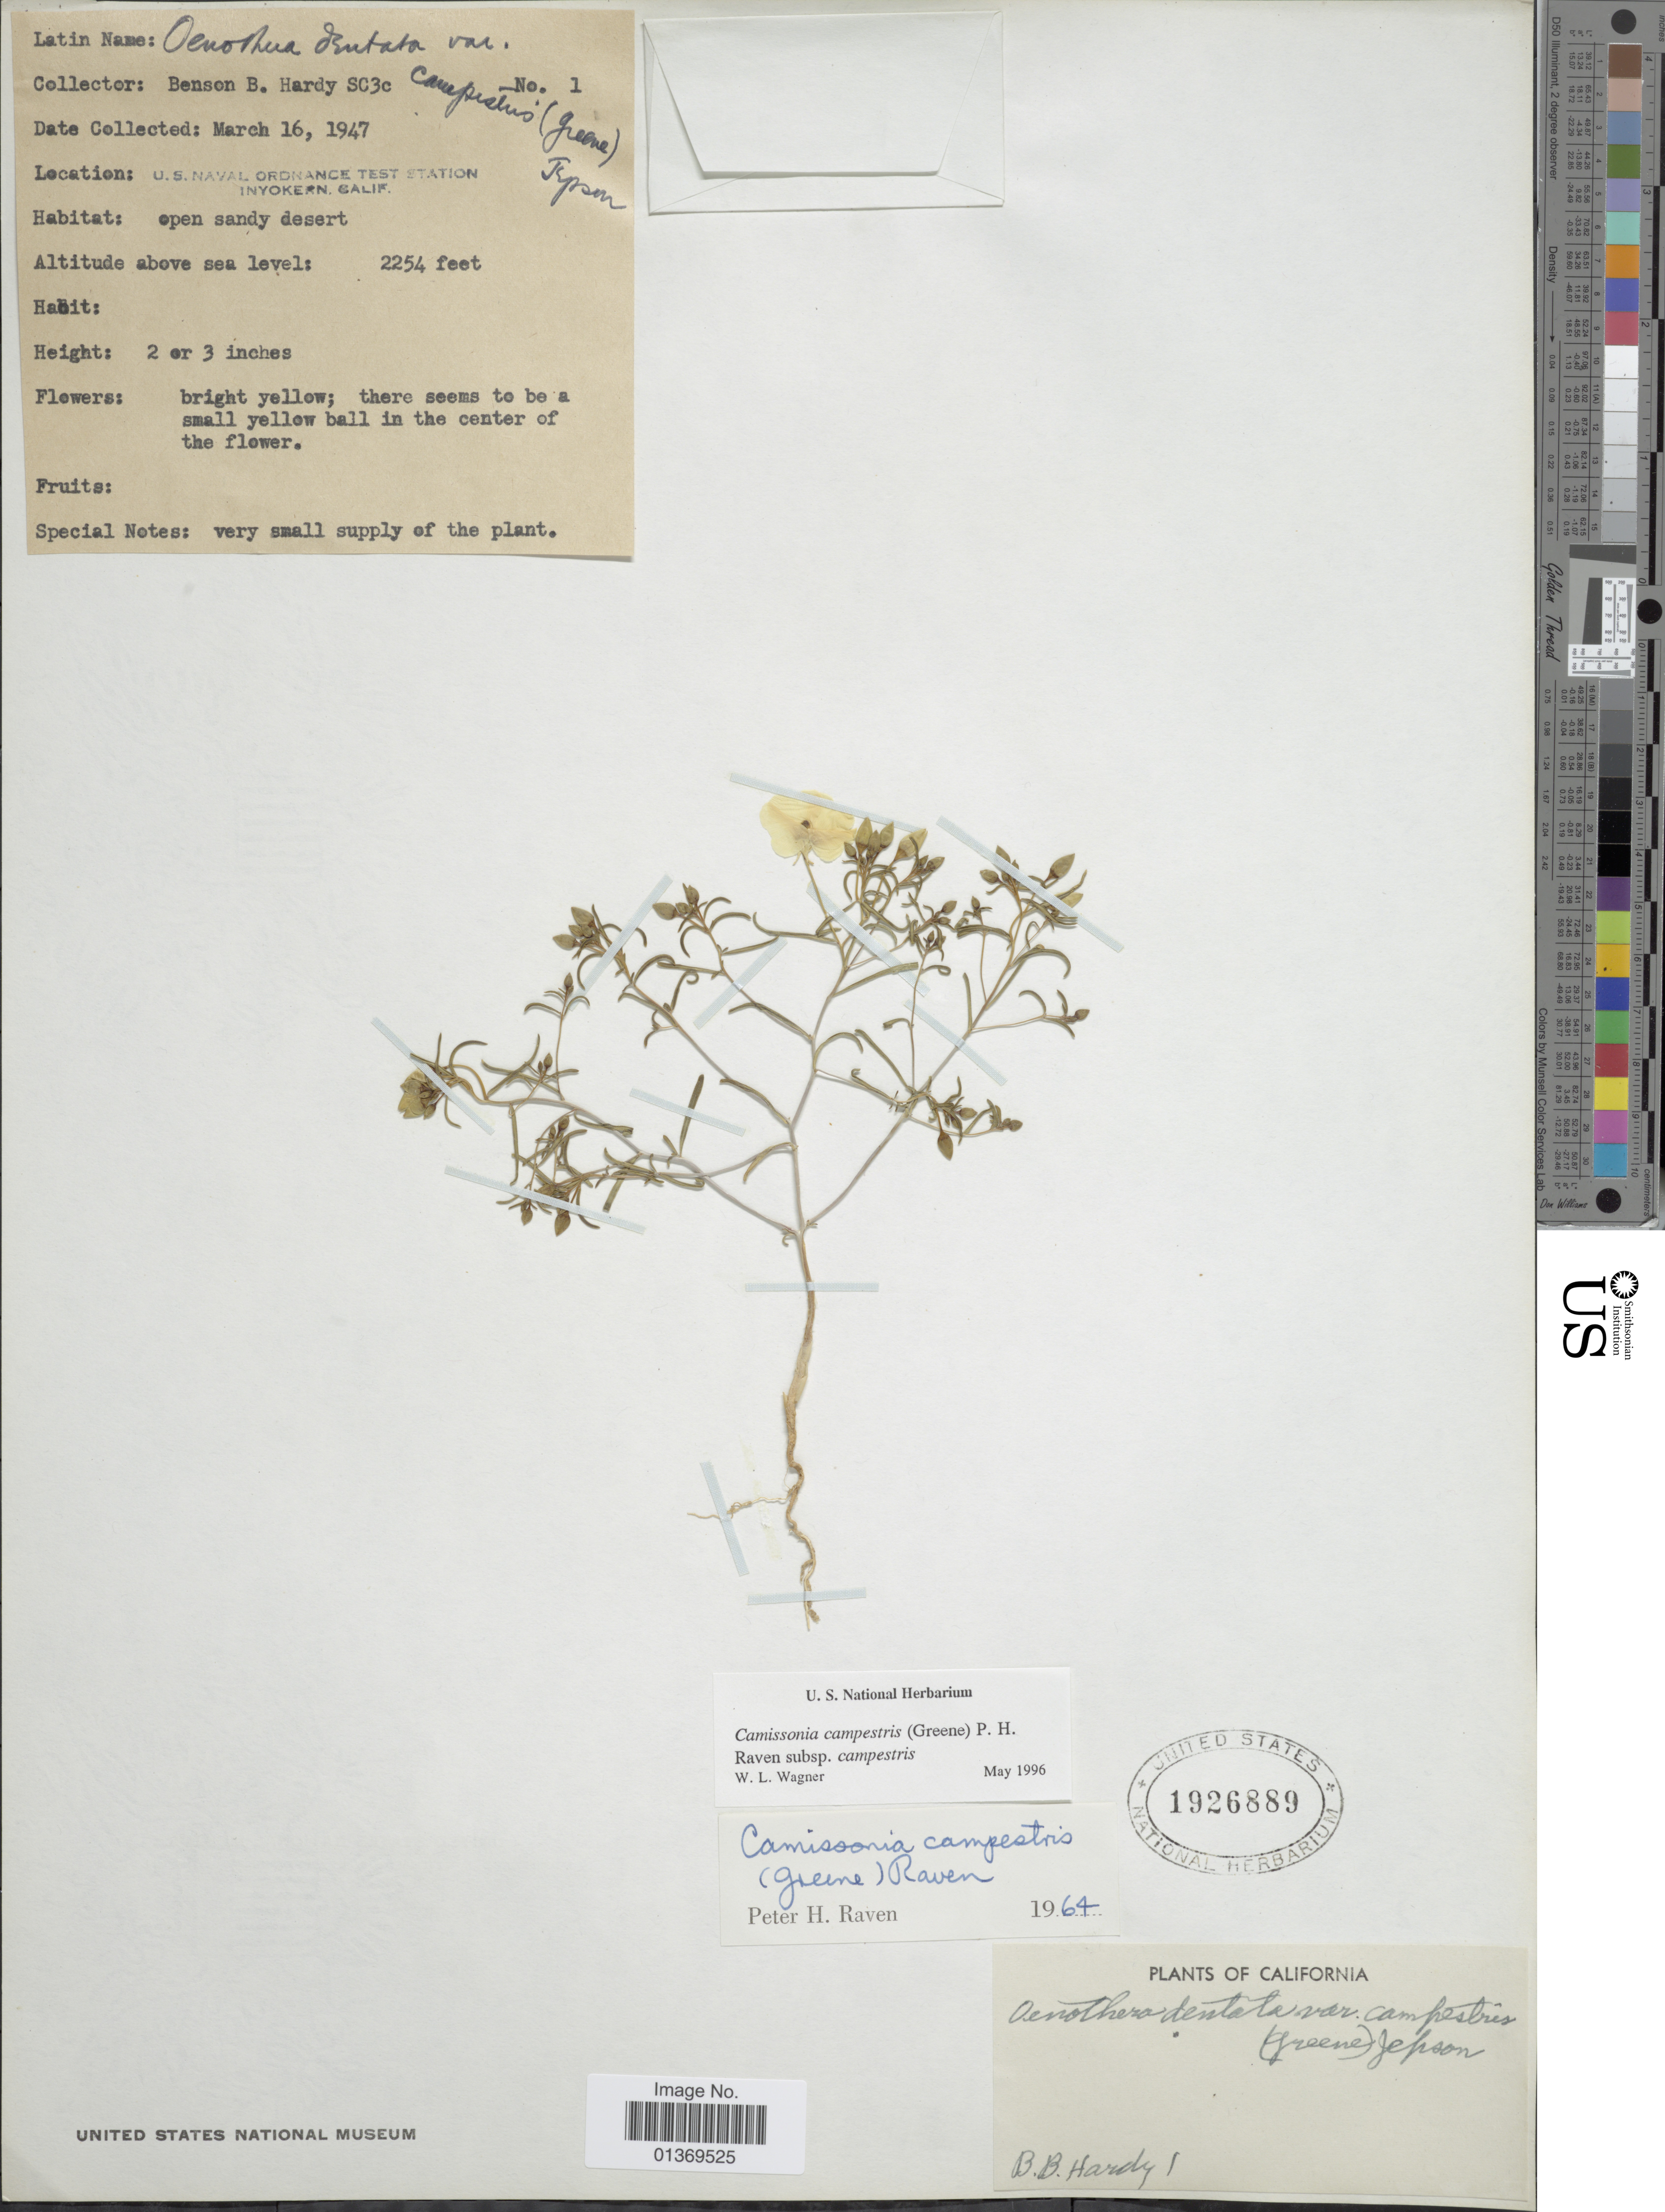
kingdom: Plantae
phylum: Tracheophyta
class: Magnoliopsida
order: Myrtales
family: Onagraceae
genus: Camissonia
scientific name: Camissonia campestris subsp. campestris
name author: (Greene) P.H. Raven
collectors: B. Hardy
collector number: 1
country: United States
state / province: California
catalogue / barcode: US 1926889